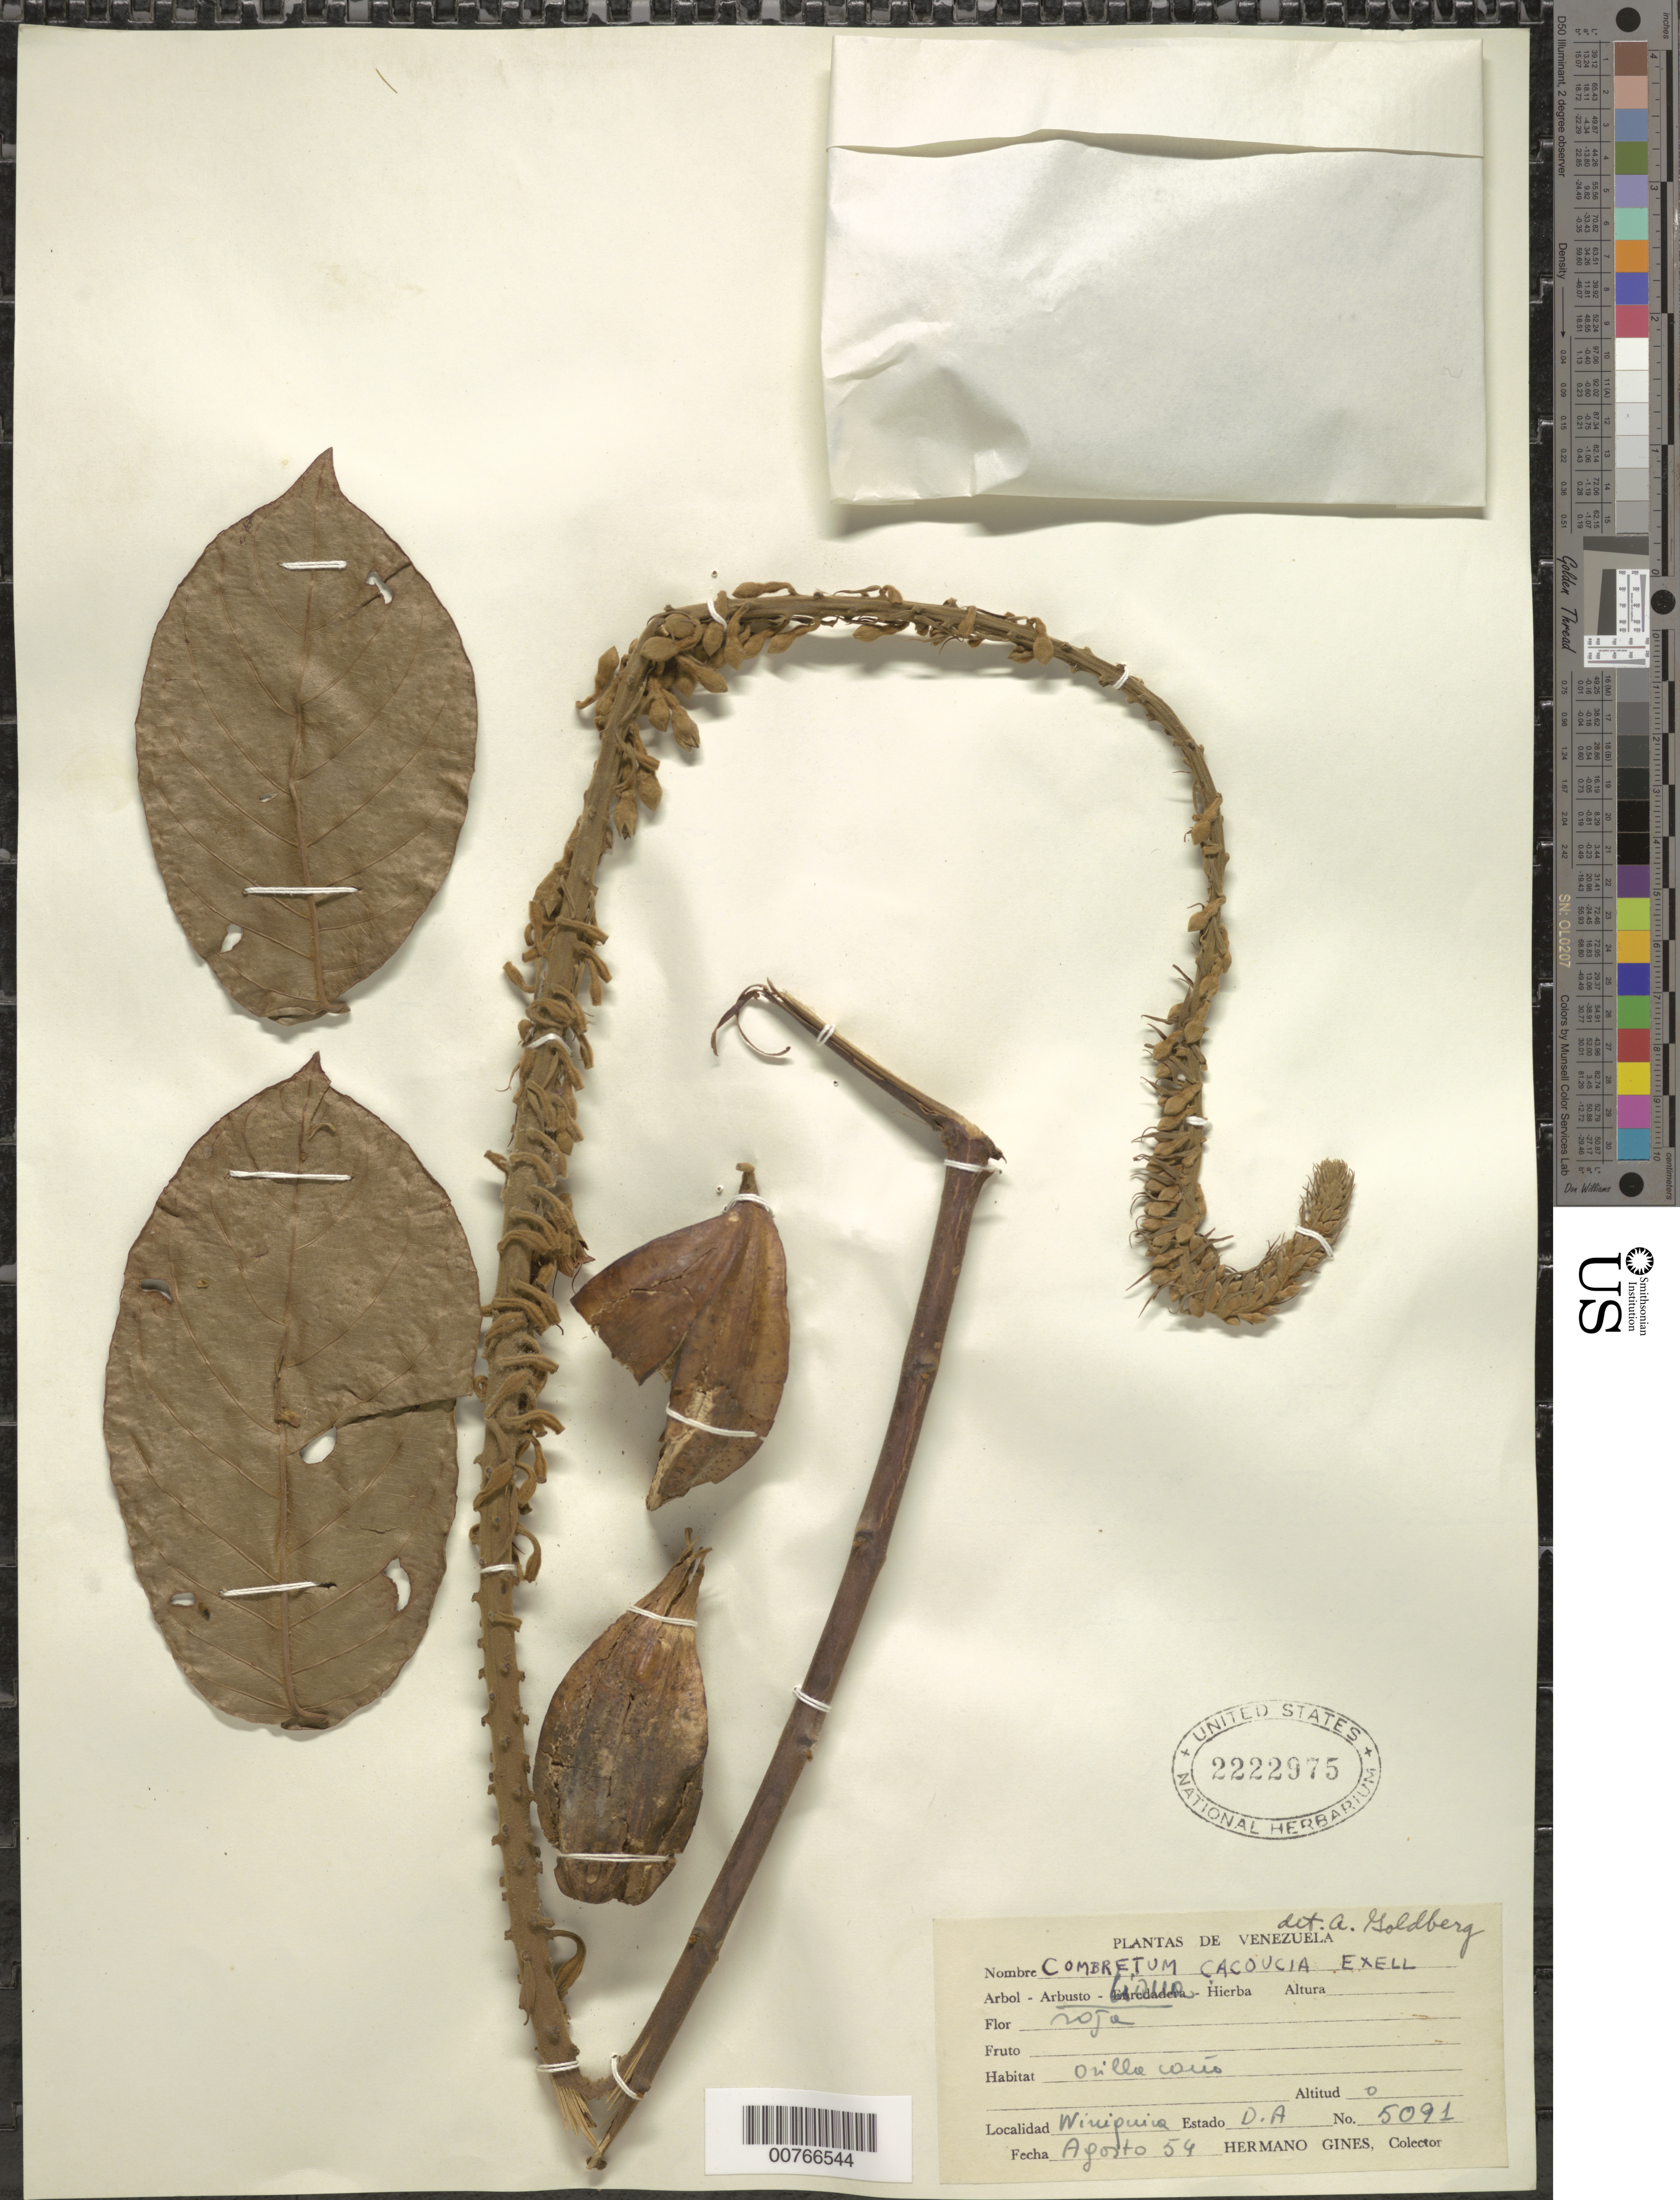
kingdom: Plantae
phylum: Tracheophyta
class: Magnoliopsida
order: Myrtales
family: Combretaceae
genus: Combretum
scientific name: Combretum cacoucia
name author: Exell ex Sandwith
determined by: Goldberg, Aaron, (US), NMNH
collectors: H. Gines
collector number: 5091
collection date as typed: Aug-54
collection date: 1954-08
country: Venezuela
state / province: Delta Amacuro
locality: C. Wiuiquina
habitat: Orilla cano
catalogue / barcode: US 2222975